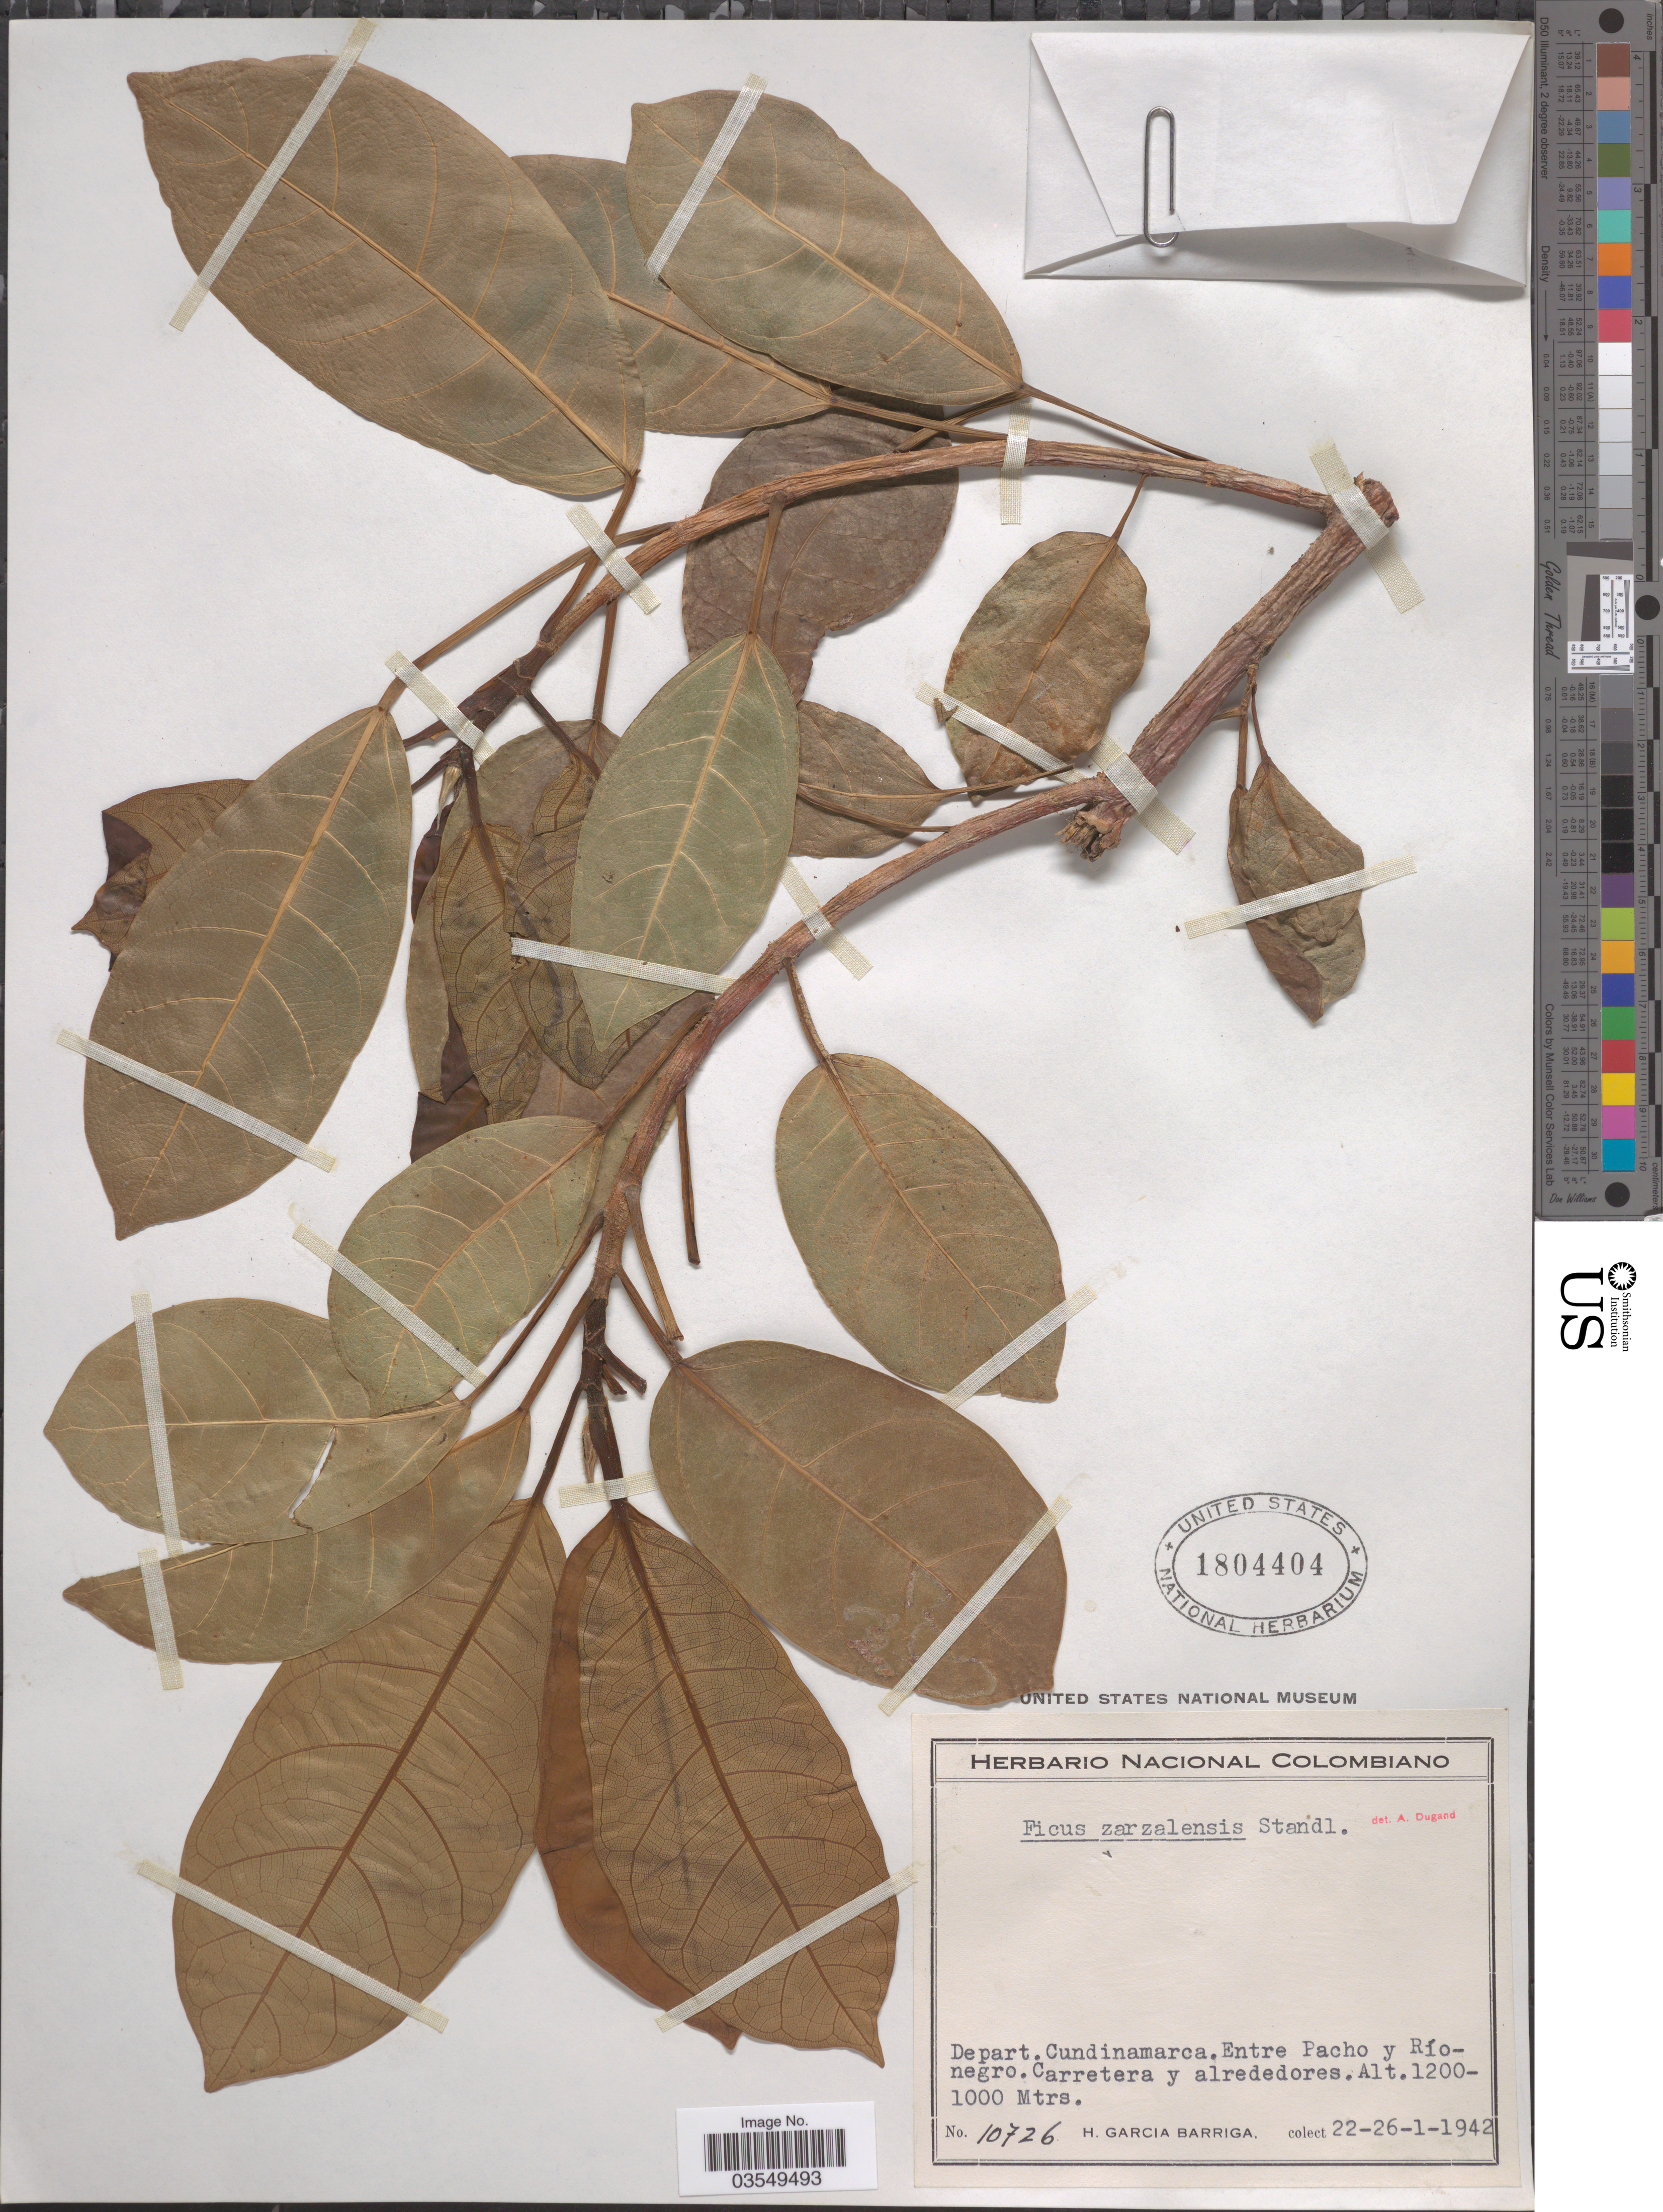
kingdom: Plantae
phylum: Tracheophyta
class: Magnoliopsida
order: Rosales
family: Moraceae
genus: Ficus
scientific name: Ficus zarzalensis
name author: Standl.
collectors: H. García Barriga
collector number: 10726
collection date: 1942-01-22/1942-01-26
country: Colombia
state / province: Cundinamarca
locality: Depart. Cundinamarca. Entre Pacho y Río-negro. Carretera y alrededores.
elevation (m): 1000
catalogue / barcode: US 1804404